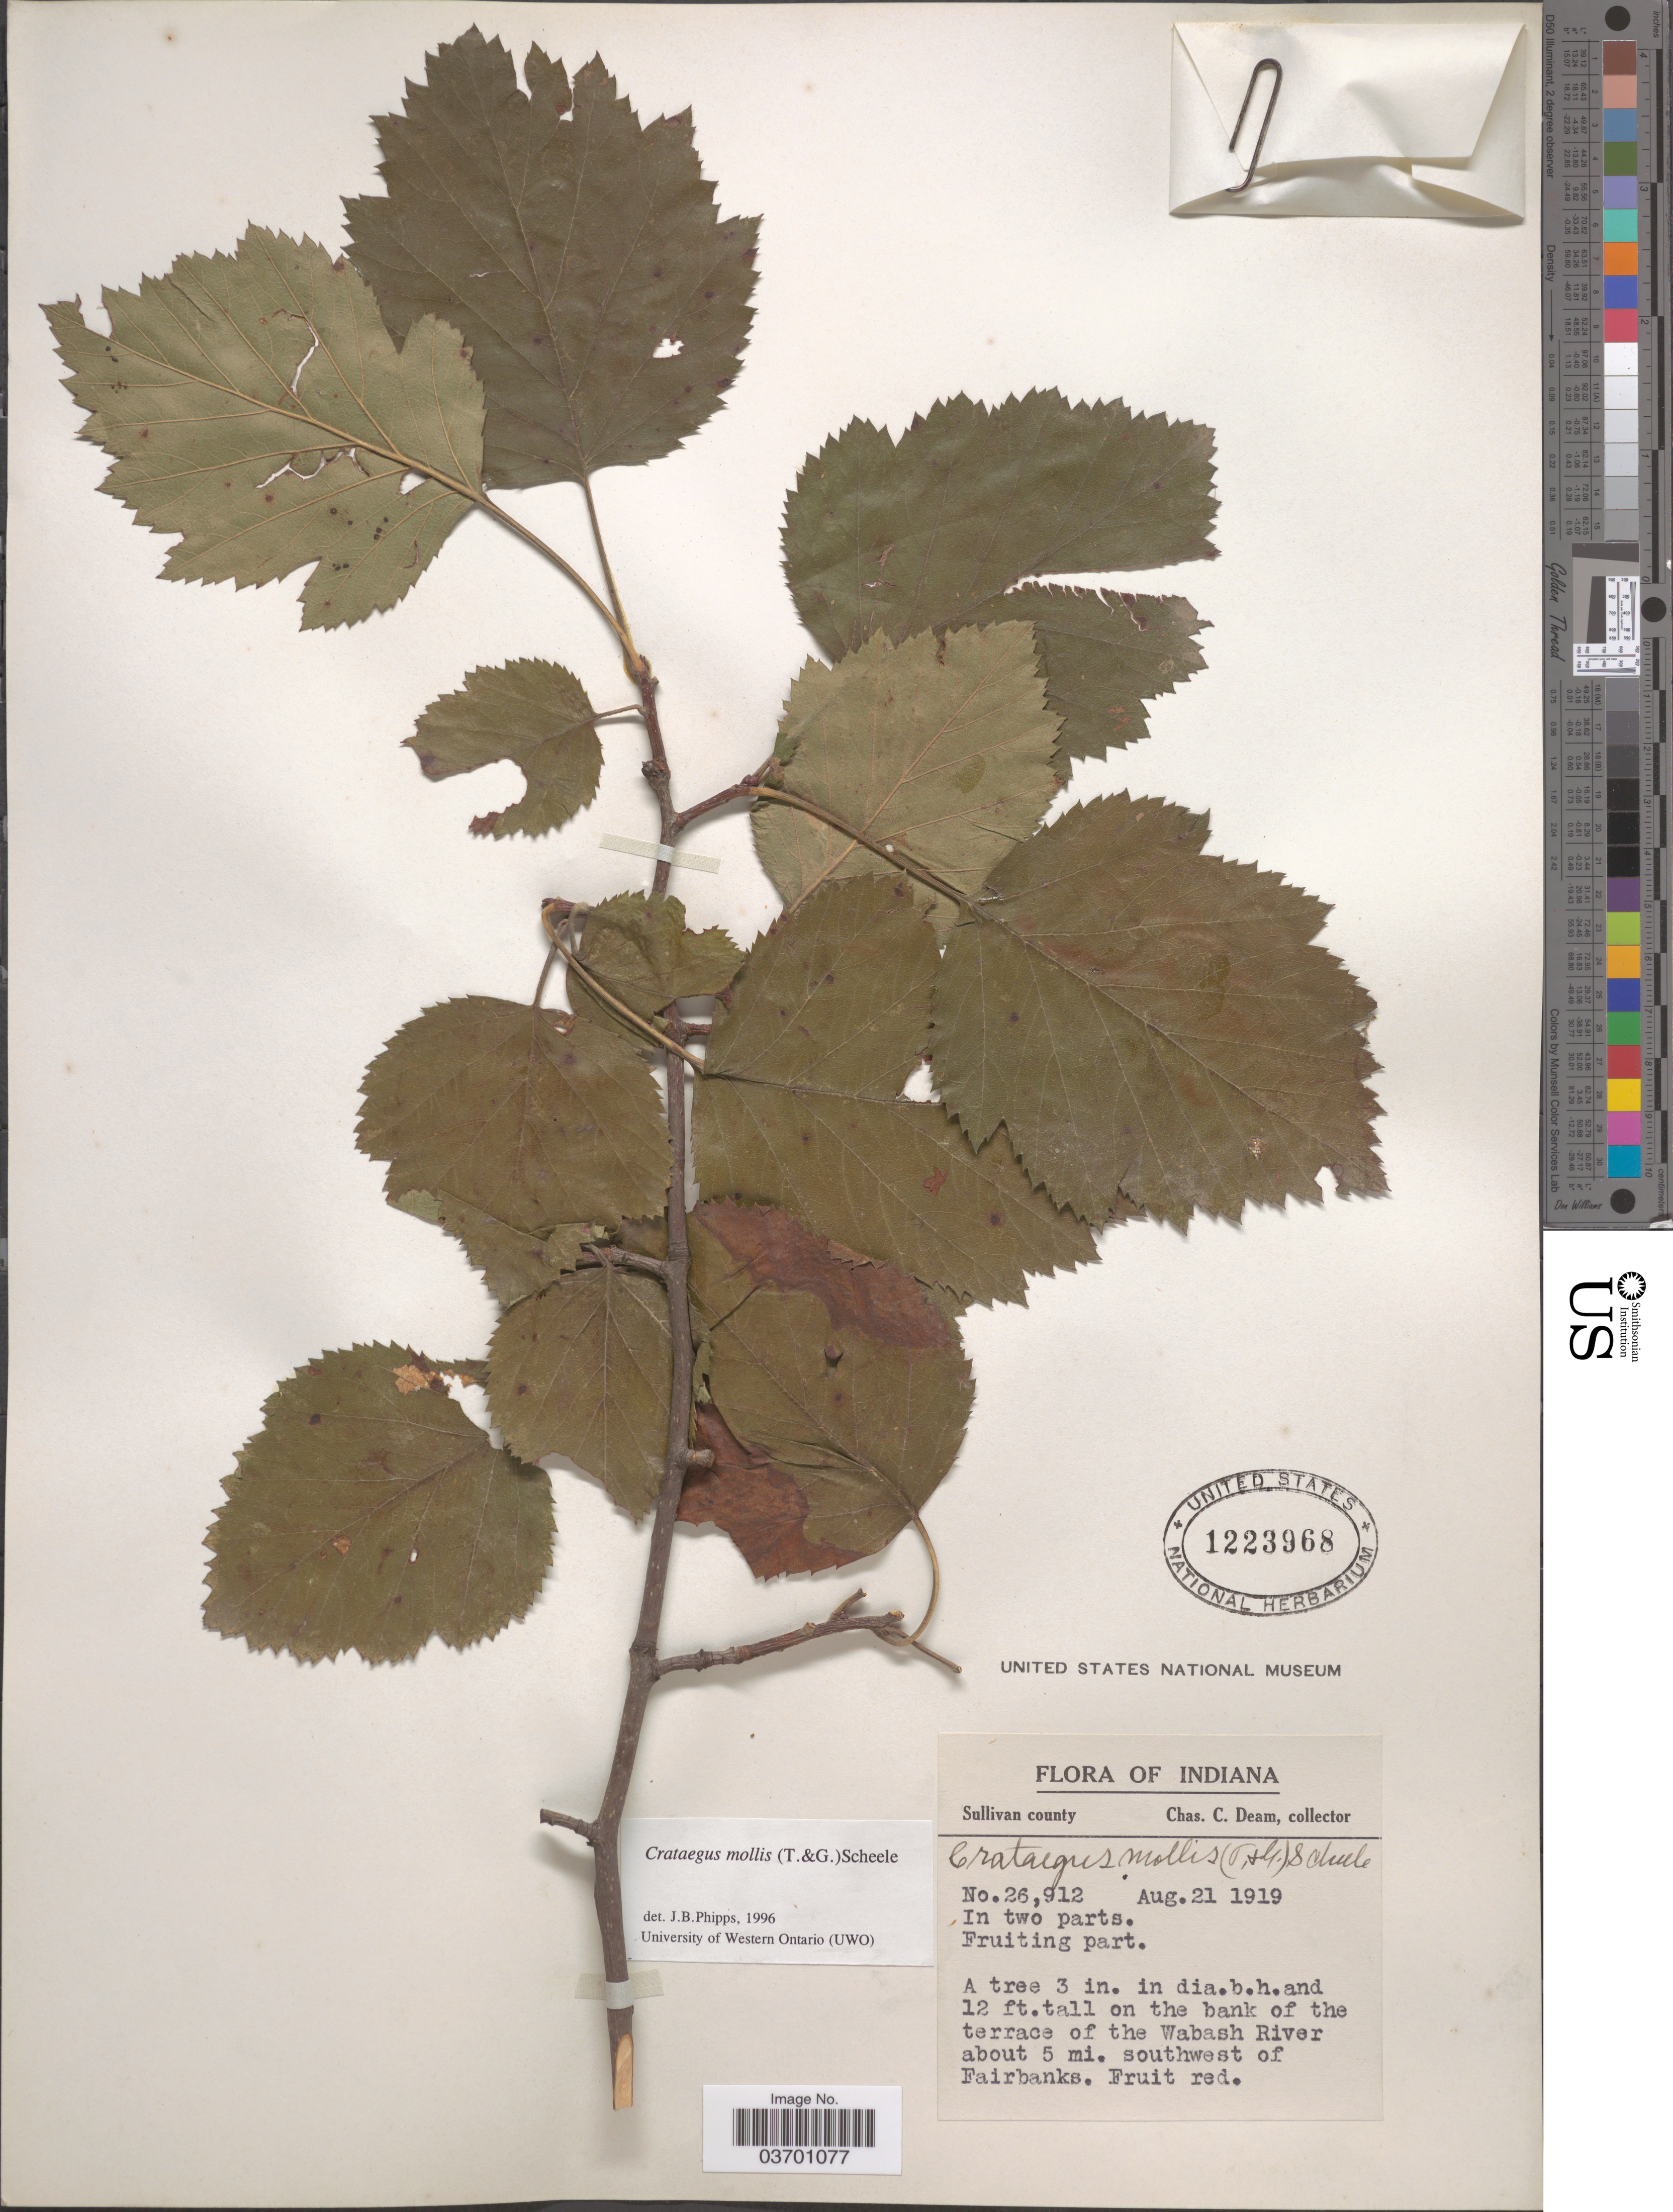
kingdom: Plantae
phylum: Tracheophyta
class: Magnoliopsida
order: Rosales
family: Rosaceae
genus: Crataegus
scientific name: Crataegus mollis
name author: (Torr. & A. Gray) Scheele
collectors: C. C. Deam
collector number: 26912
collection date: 1919-08-21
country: United States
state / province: Indiana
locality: Sullivan county. Bank of the terrace of the Wabash River about 5 mi. southwest of Fairbanks.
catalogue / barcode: US 1223968